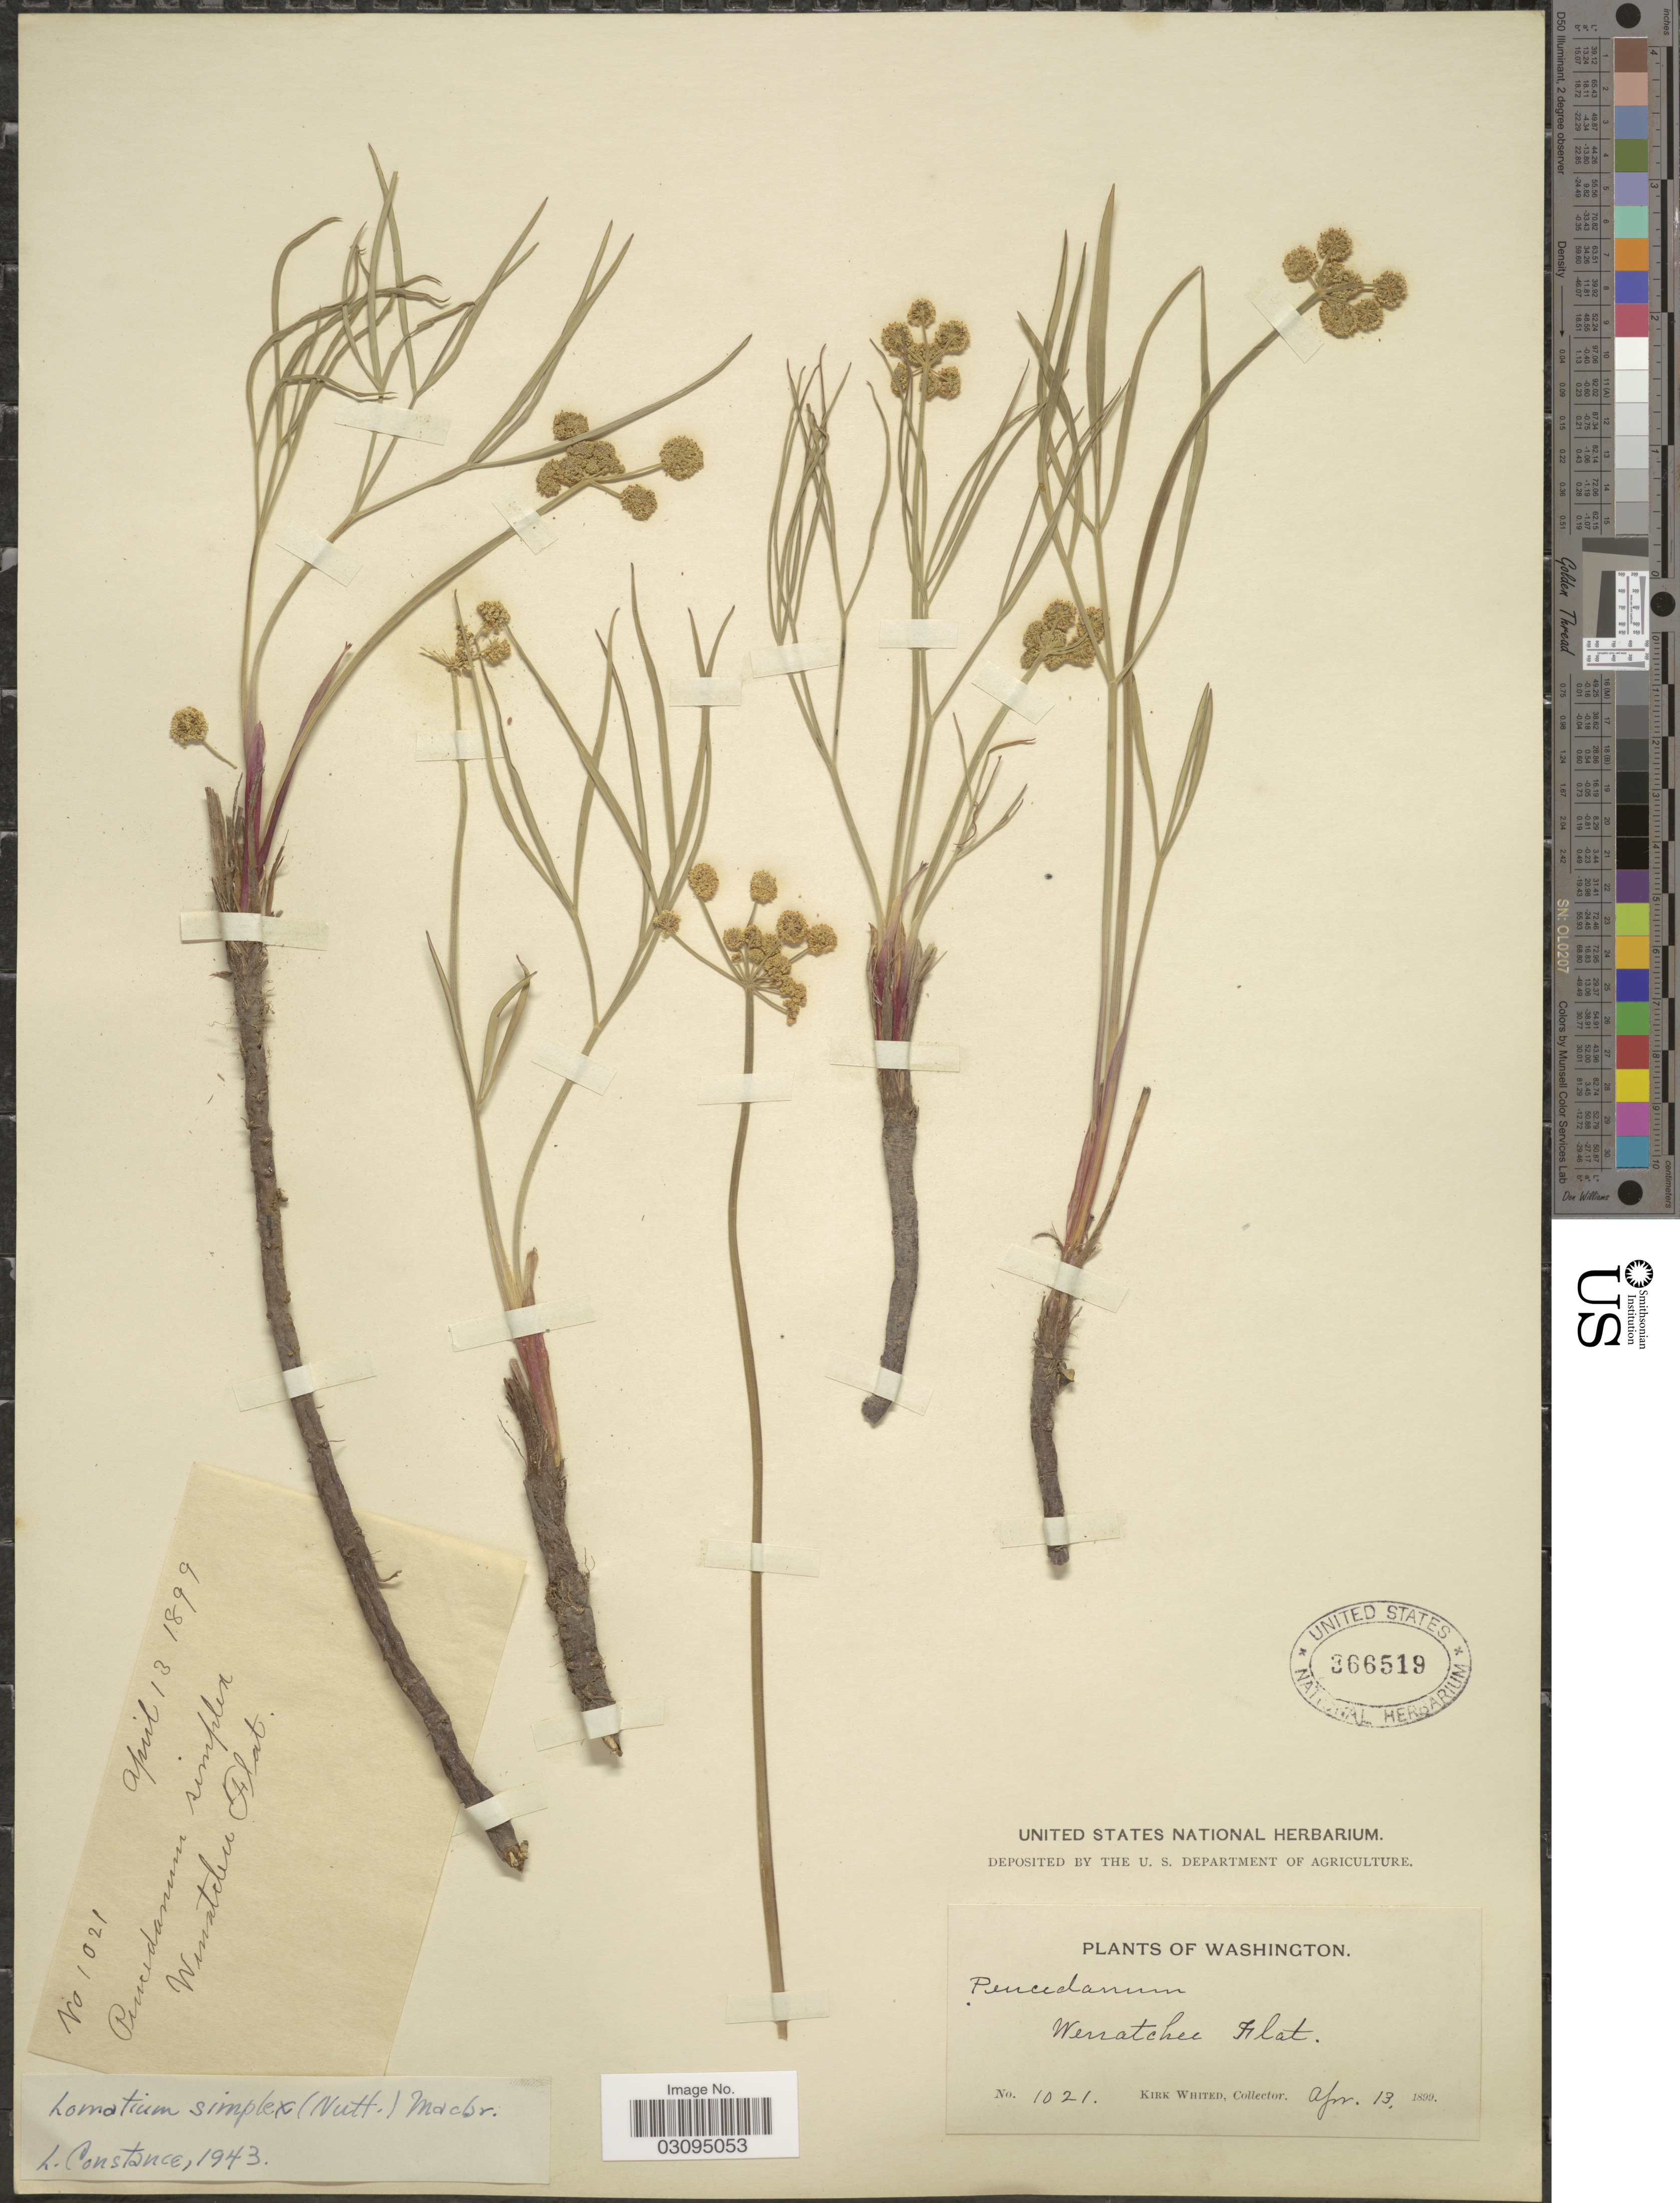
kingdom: Plantae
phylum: Tracheophyta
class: Magnoliopsida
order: Apiales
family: Apiaceae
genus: Lomatium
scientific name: Lomatium simplex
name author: (Nutt. ex S. Watson) J.F. Macbr.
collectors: K. Whited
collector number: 1021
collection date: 1899-04-13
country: United States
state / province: Washington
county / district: Chelan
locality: Wenatchee Flat.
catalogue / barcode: US 366519